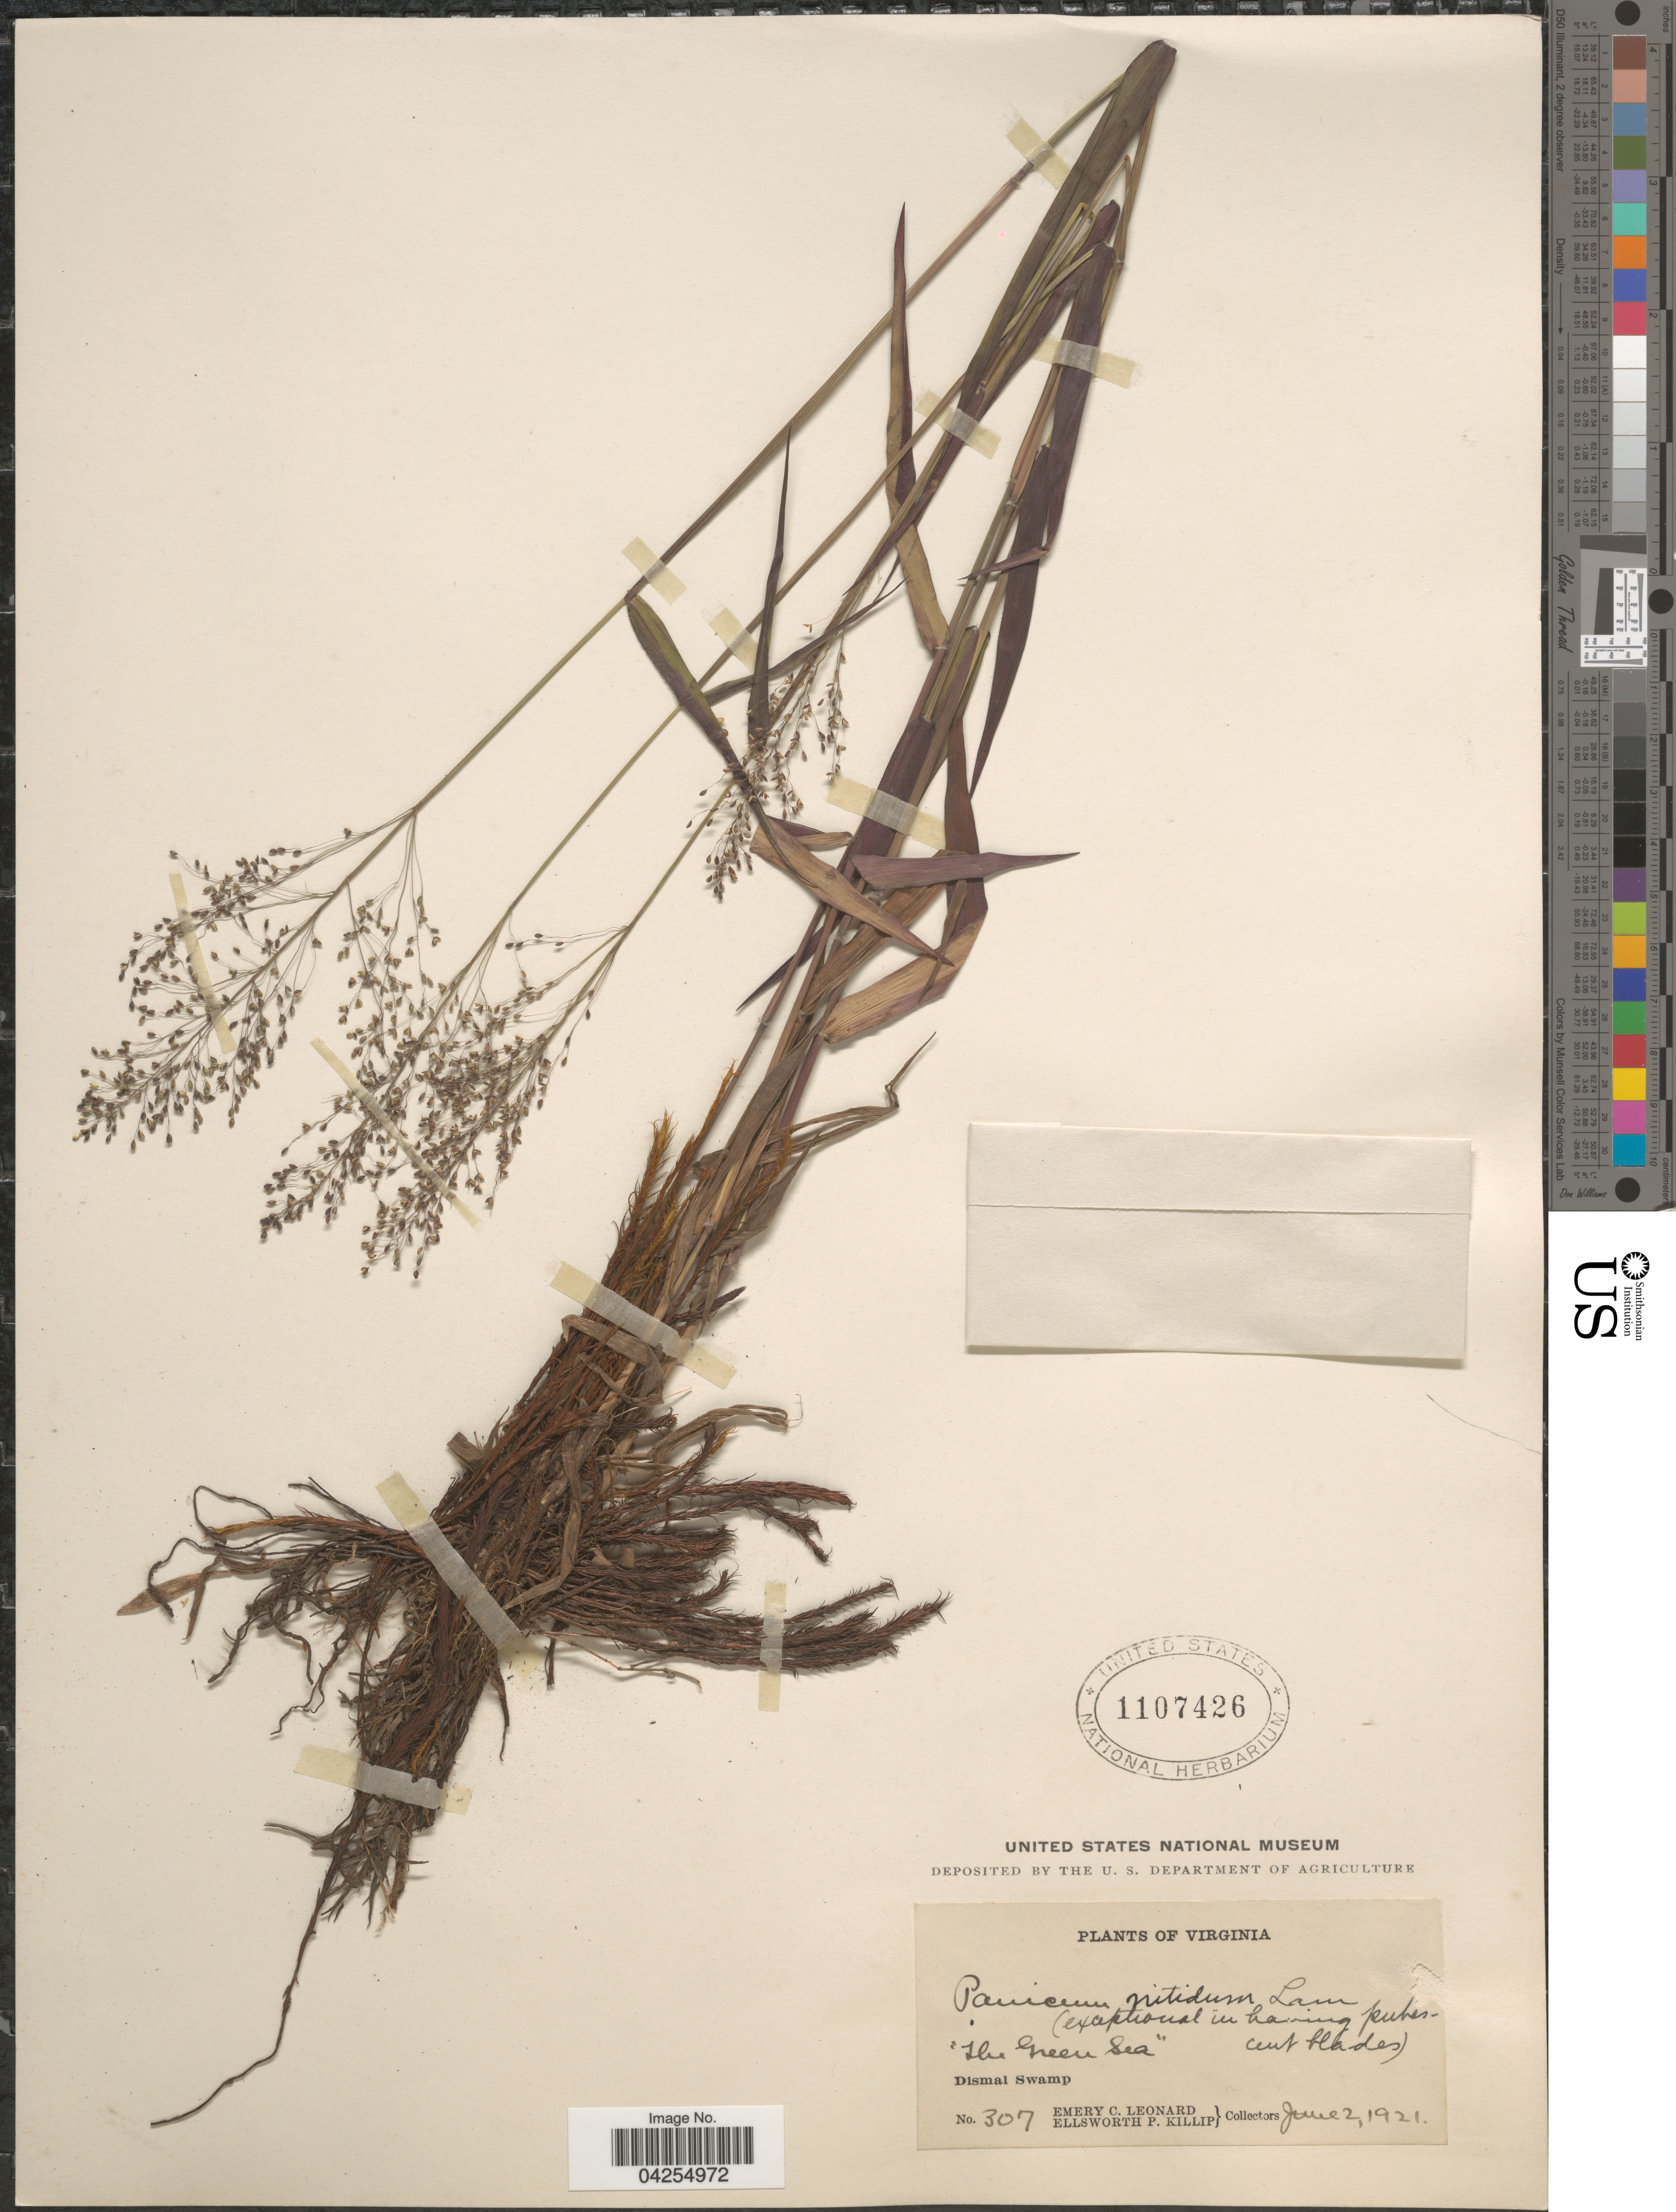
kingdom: Plantae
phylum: Tracheophyta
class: Liliopsida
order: Poales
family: Poaceae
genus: Dichanthelium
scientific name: Dichanthelium dichotomum var. dichotomum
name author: (L.) Gould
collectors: E. C. Leonard & E. P. Killip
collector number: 307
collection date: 1921-06-02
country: United States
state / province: Virginia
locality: The Green Sea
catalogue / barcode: US 1107426